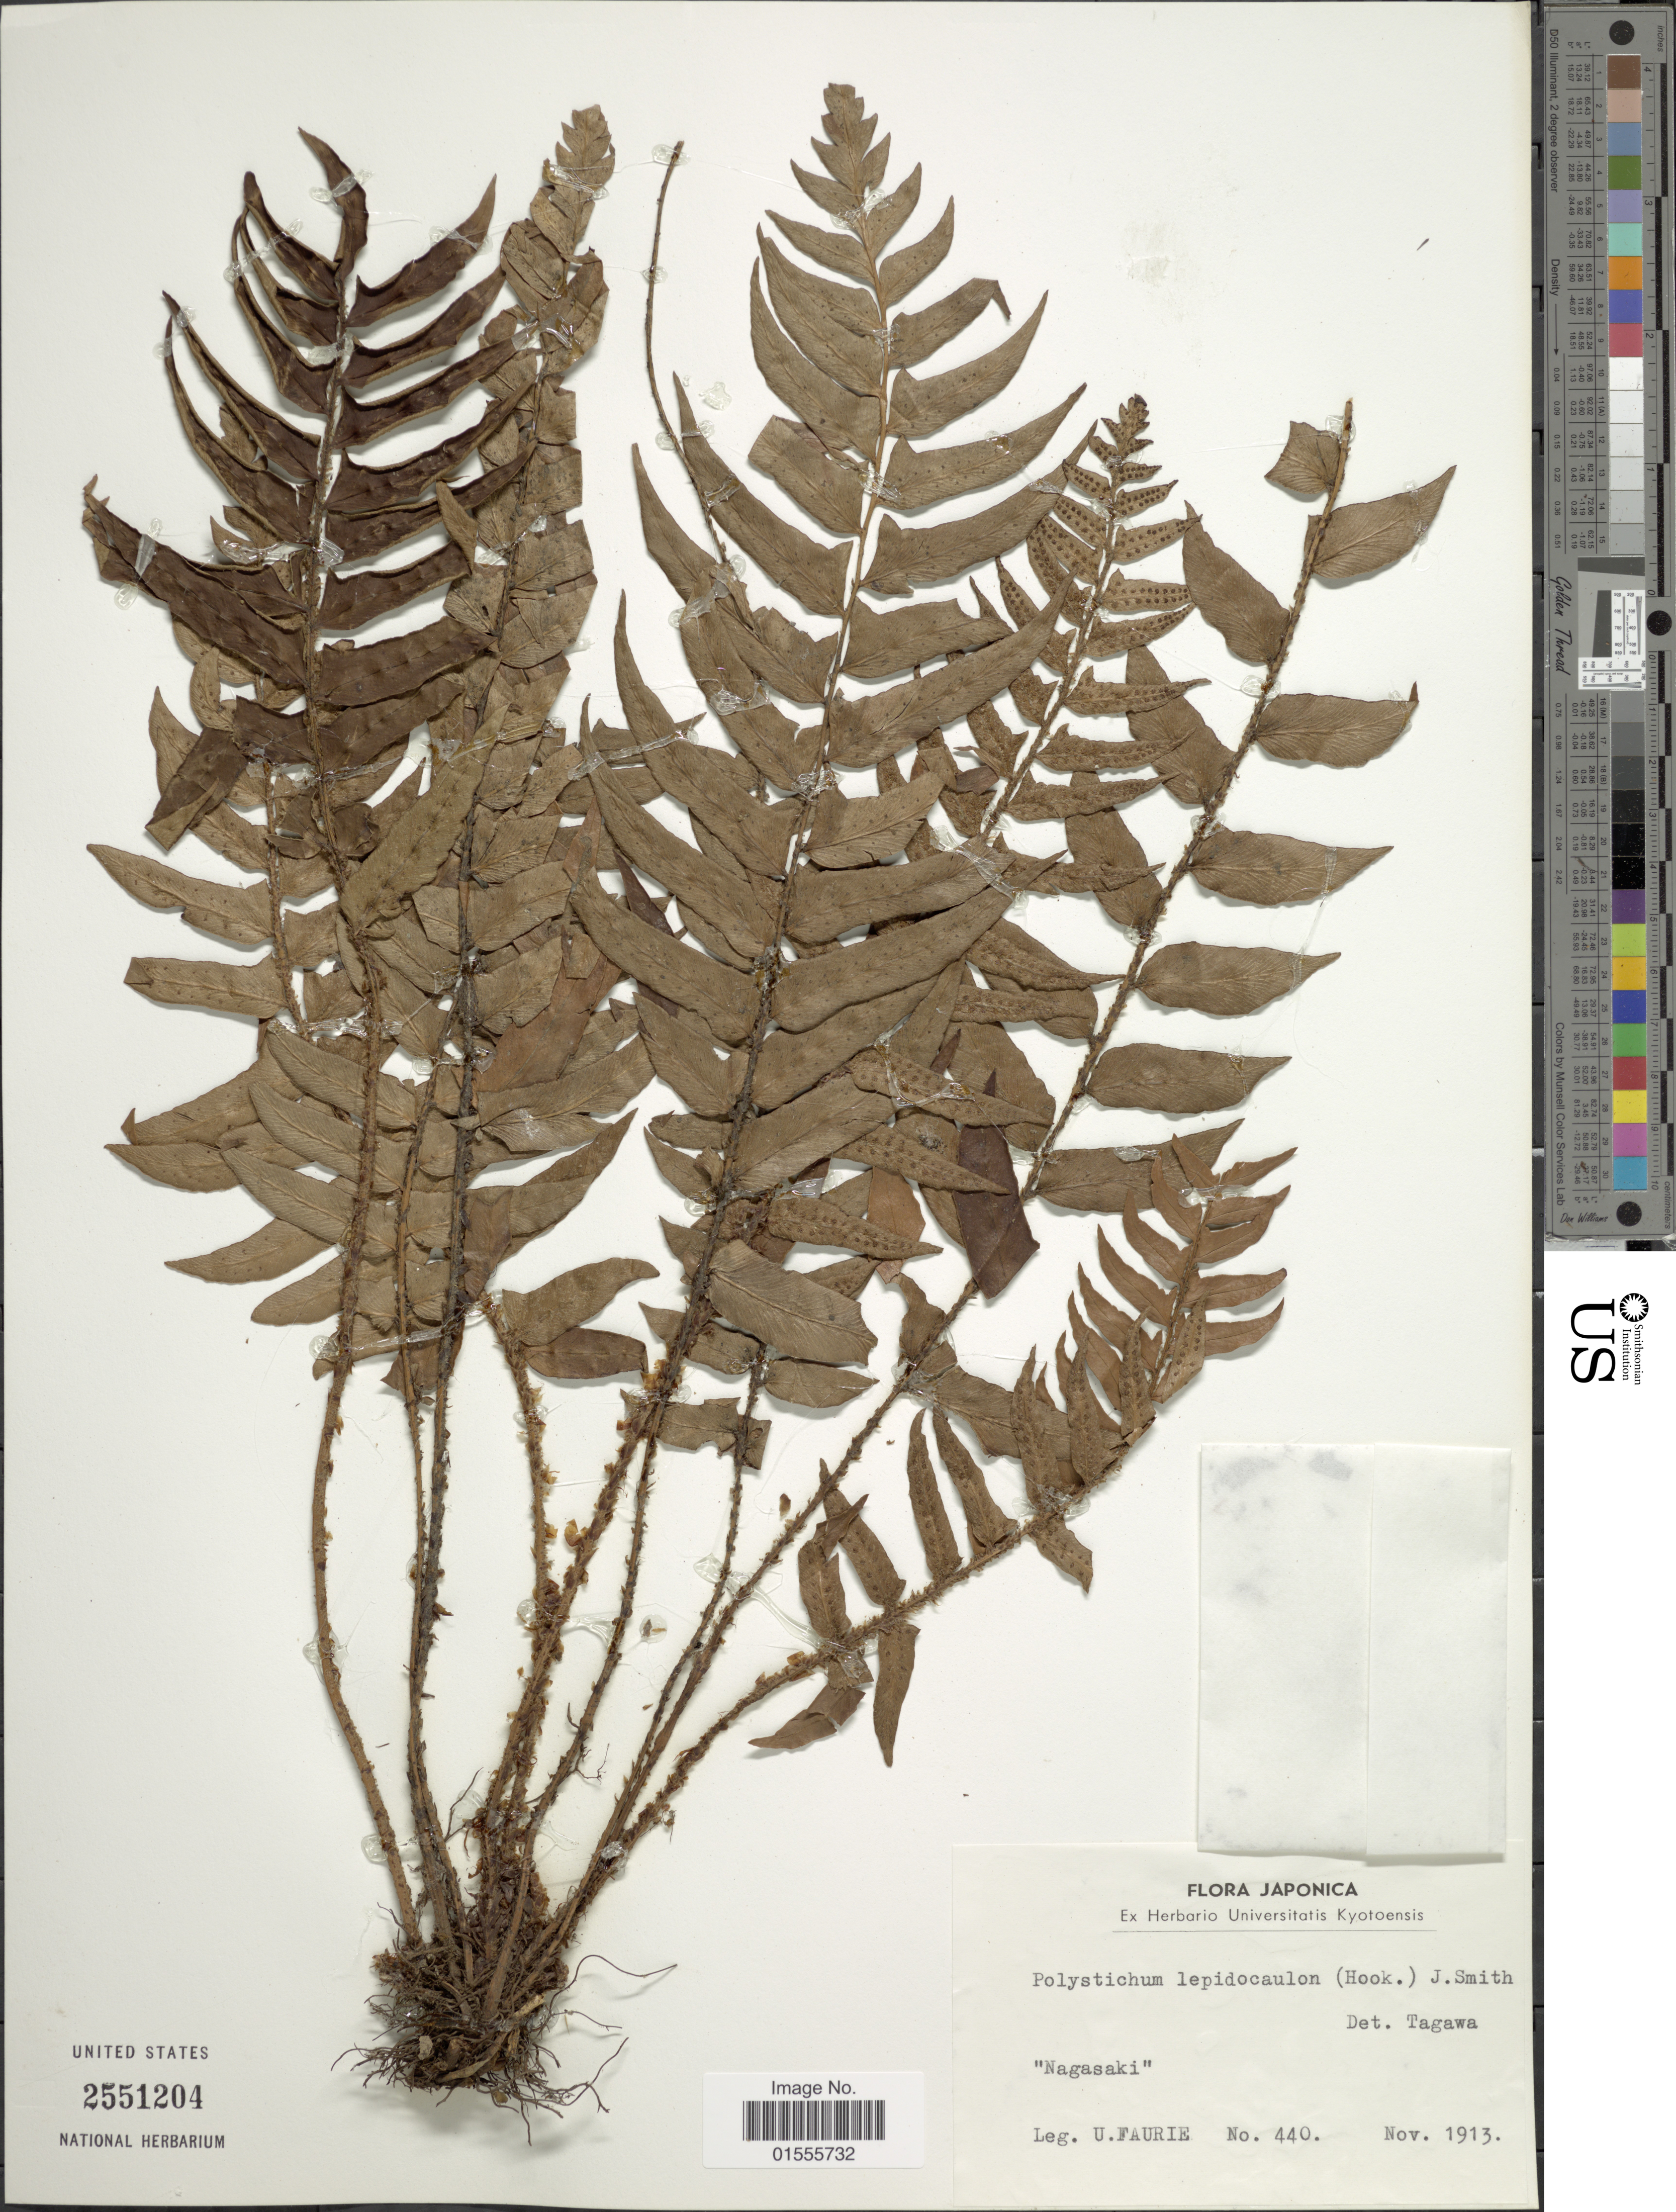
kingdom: Plantae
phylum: Tracheophyta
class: Polypodiopsida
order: Polypodiales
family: Dryopteridaceae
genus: Cyrtomidictyum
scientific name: Cyrtomidictyum lepidocaulon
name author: (Hook.) Ching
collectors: U. Faurie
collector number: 440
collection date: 1913-11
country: Japan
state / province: Nagasaki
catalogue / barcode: US 2551204